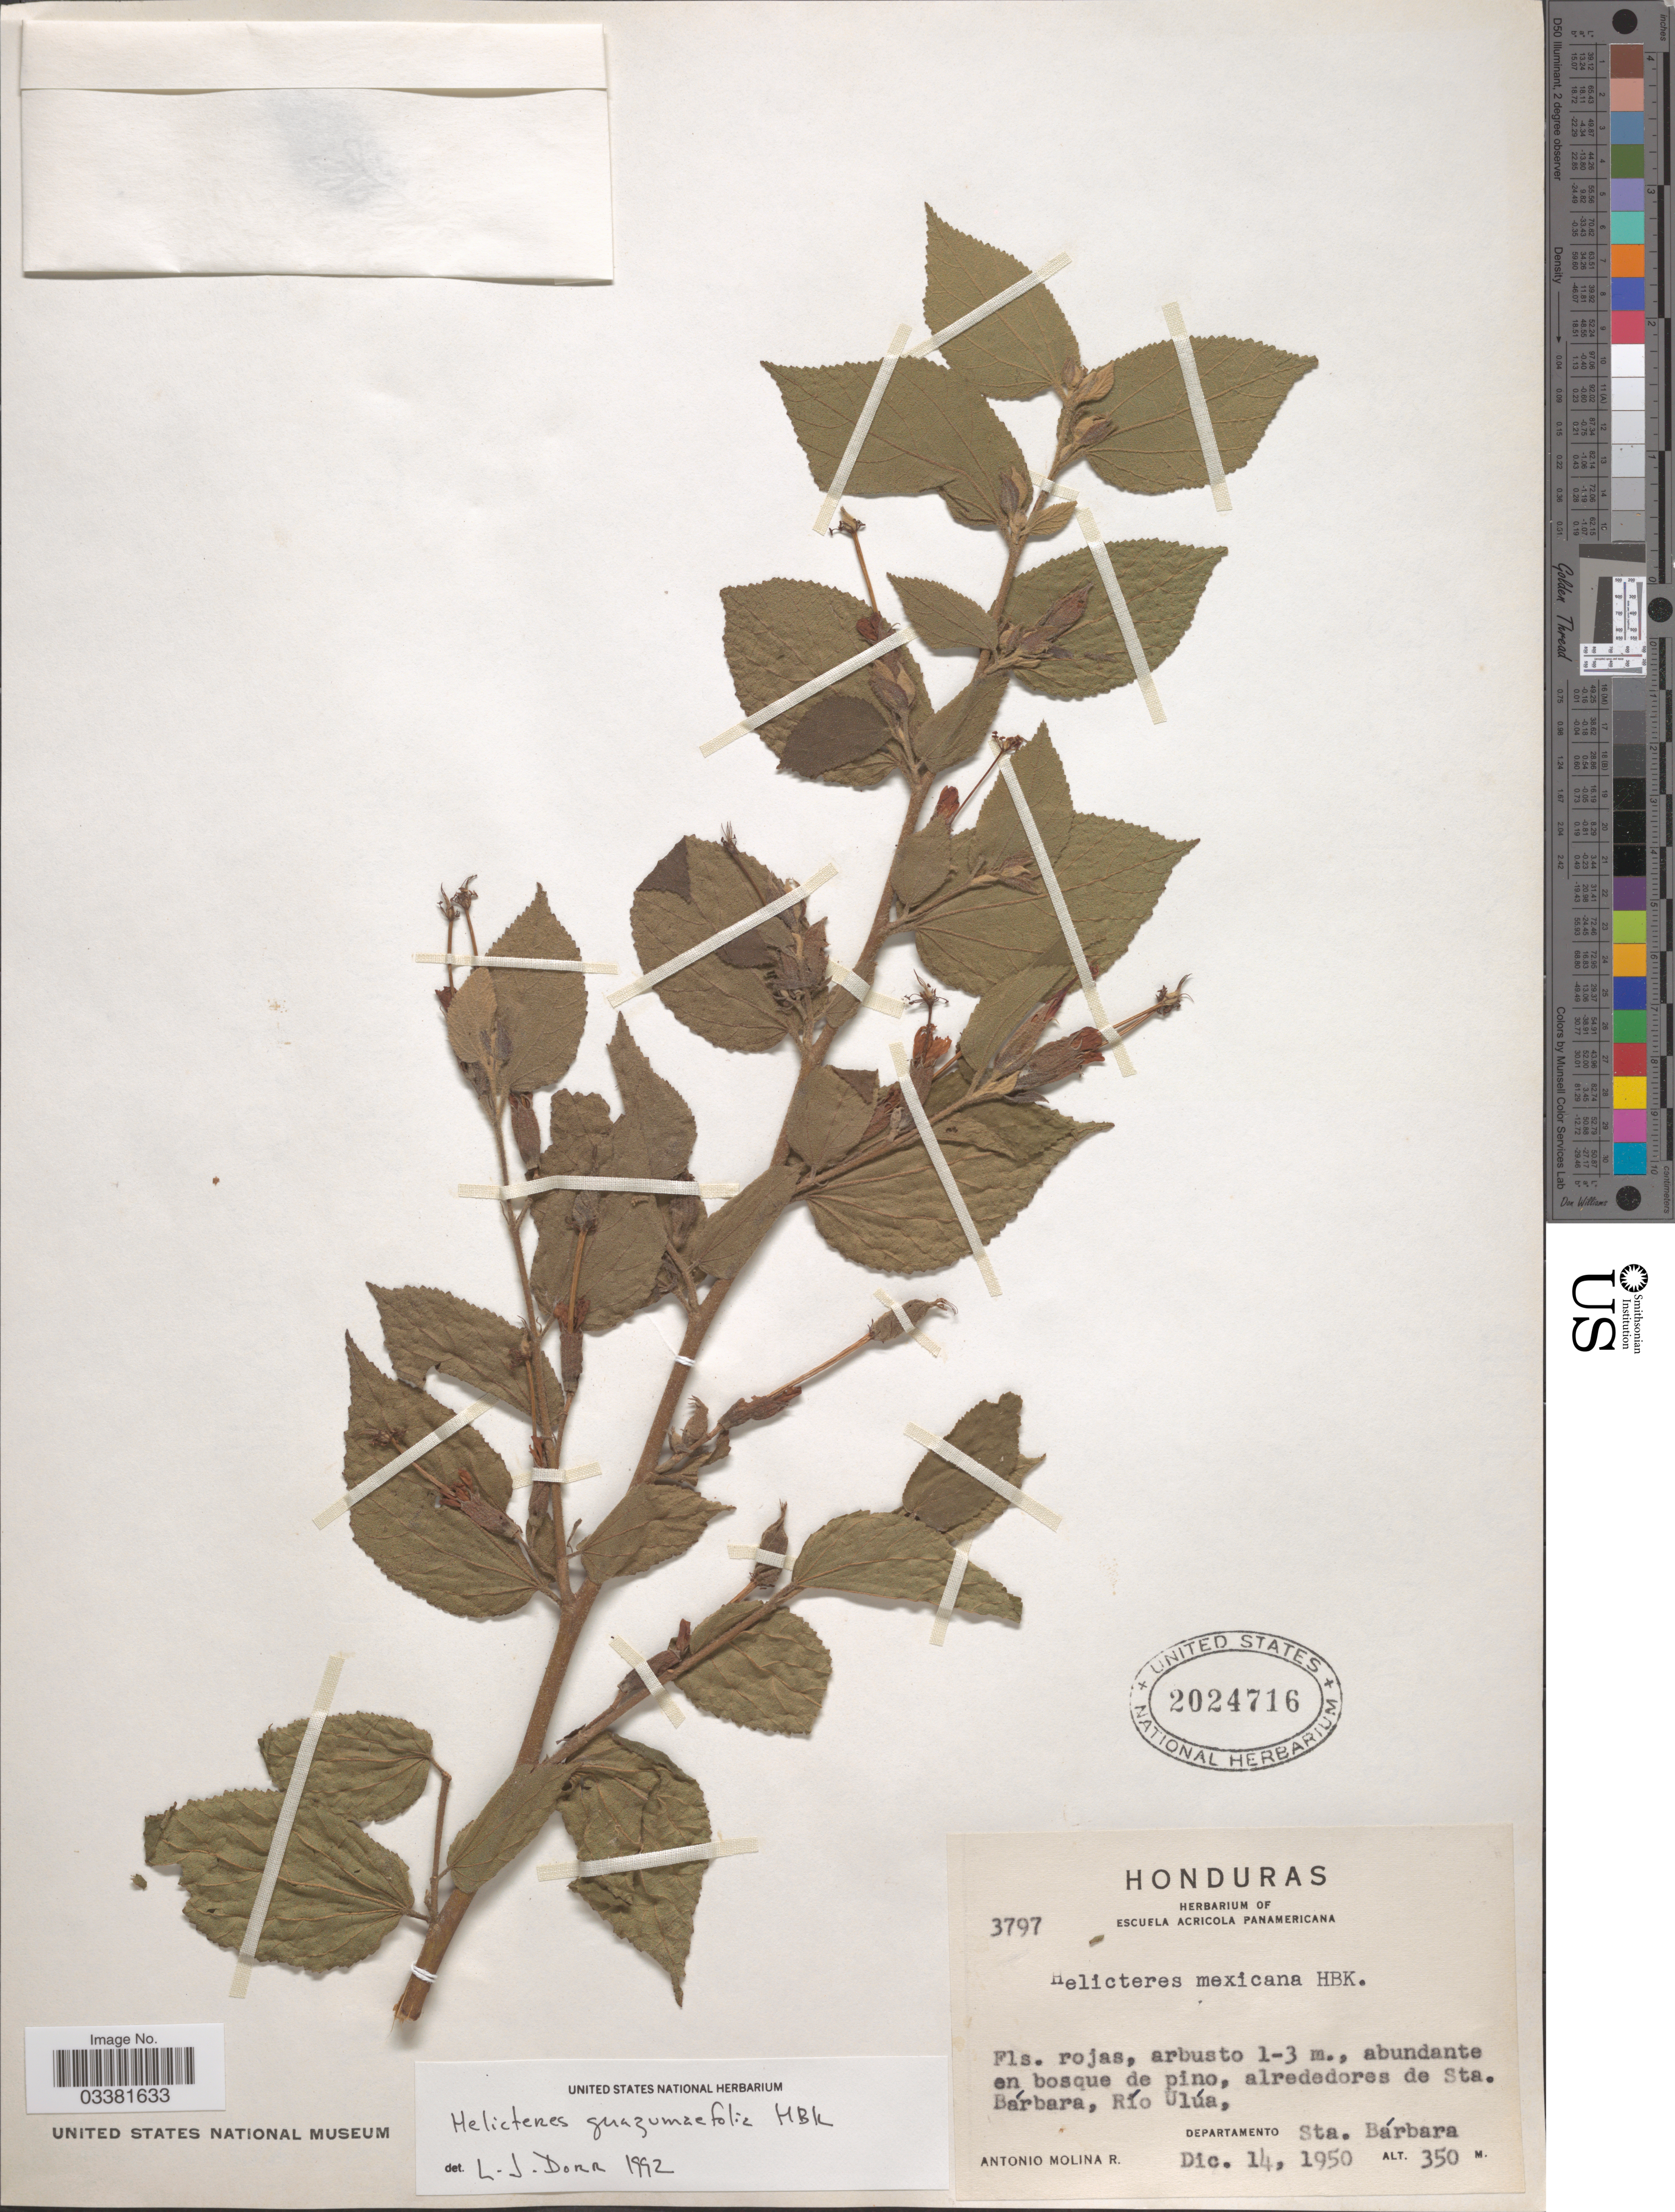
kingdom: Plantae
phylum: Tracheophyta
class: Magnoliopsida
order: Malvales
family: Malvaceae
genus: Helicteres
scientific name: Helicteres guazumifolia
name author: Kunth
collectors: A. Molina R.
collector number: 3797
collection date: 1950-12-14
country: Honduras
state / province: Santa Bárbara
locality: Alrededores de Sta. Bárbara, Río Ulúa. Departamento Sta. Bárbara.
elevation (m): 350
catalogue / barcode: US 2024716